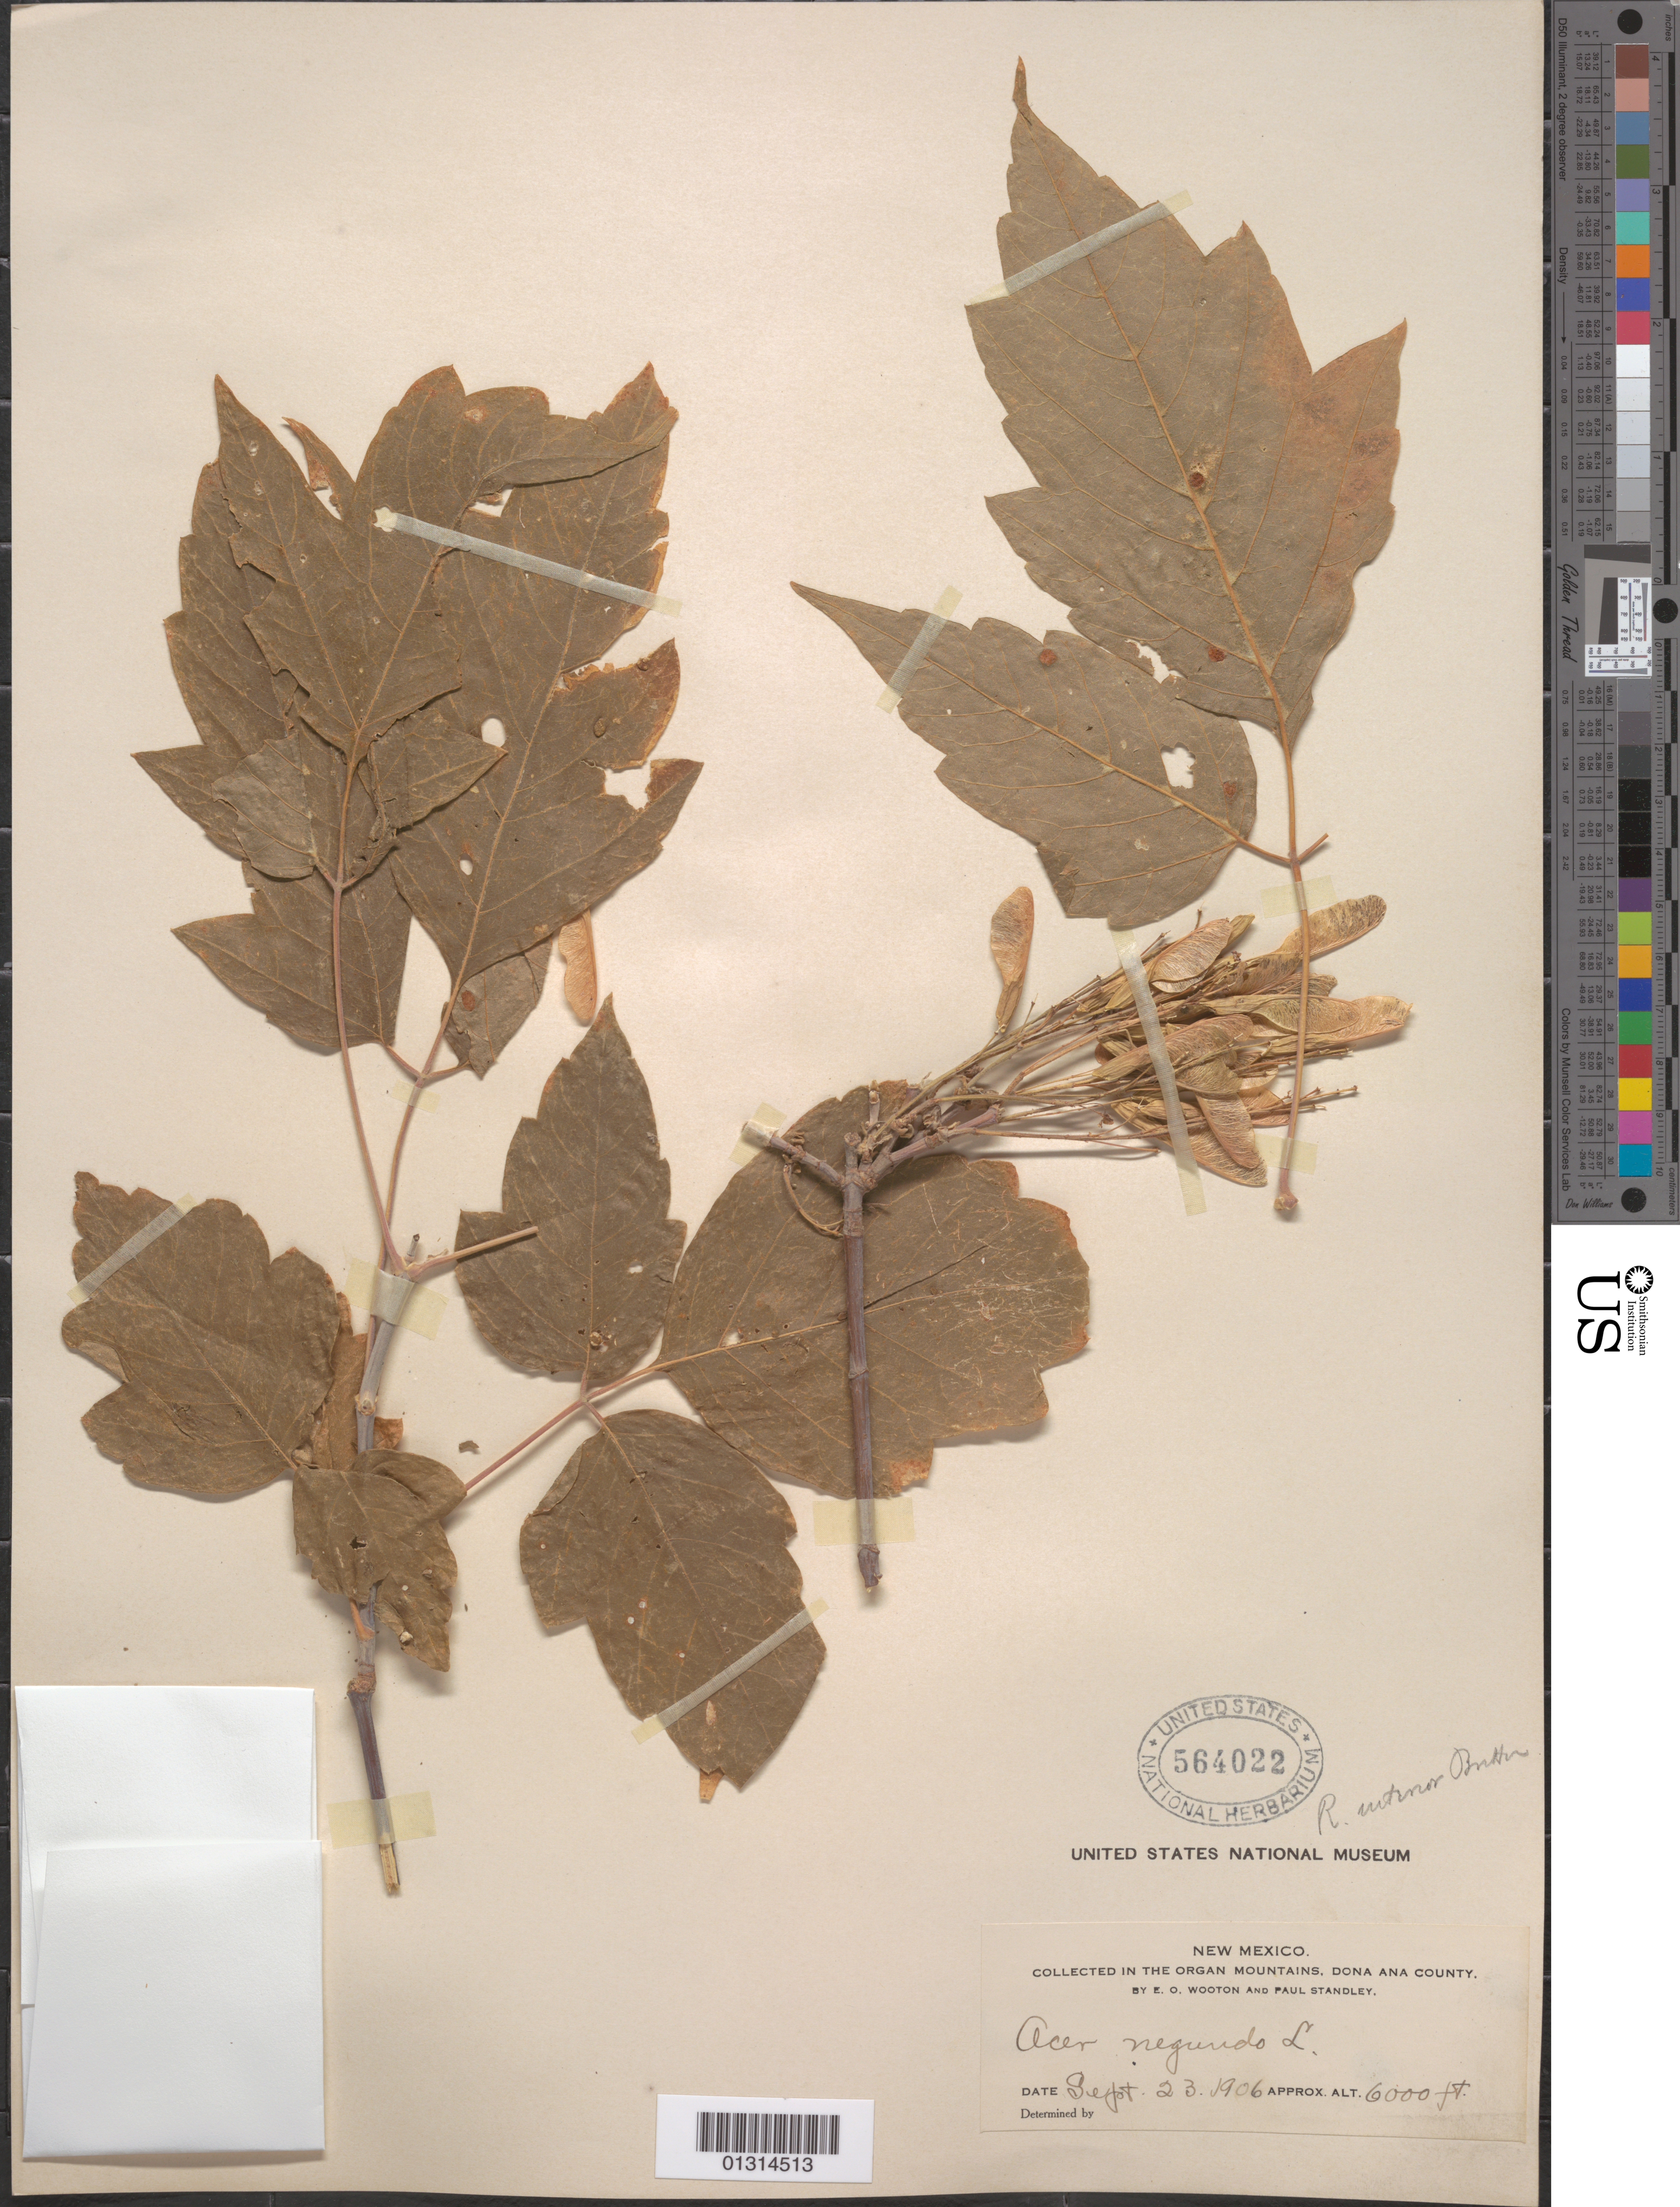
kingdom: Plantae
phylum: Tracheophyta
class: Magnoliopsida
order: Sapindales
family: Sapindaceae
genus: Acer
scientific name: Acer negundo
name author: L.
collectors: E. O. Wooton & P. C. Standley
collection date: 1906-09-23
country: United States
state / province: New Mexico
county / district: Dona Ana County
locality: Dona Ana County, Organ Mountains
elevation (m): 1829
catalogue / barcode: US 564022